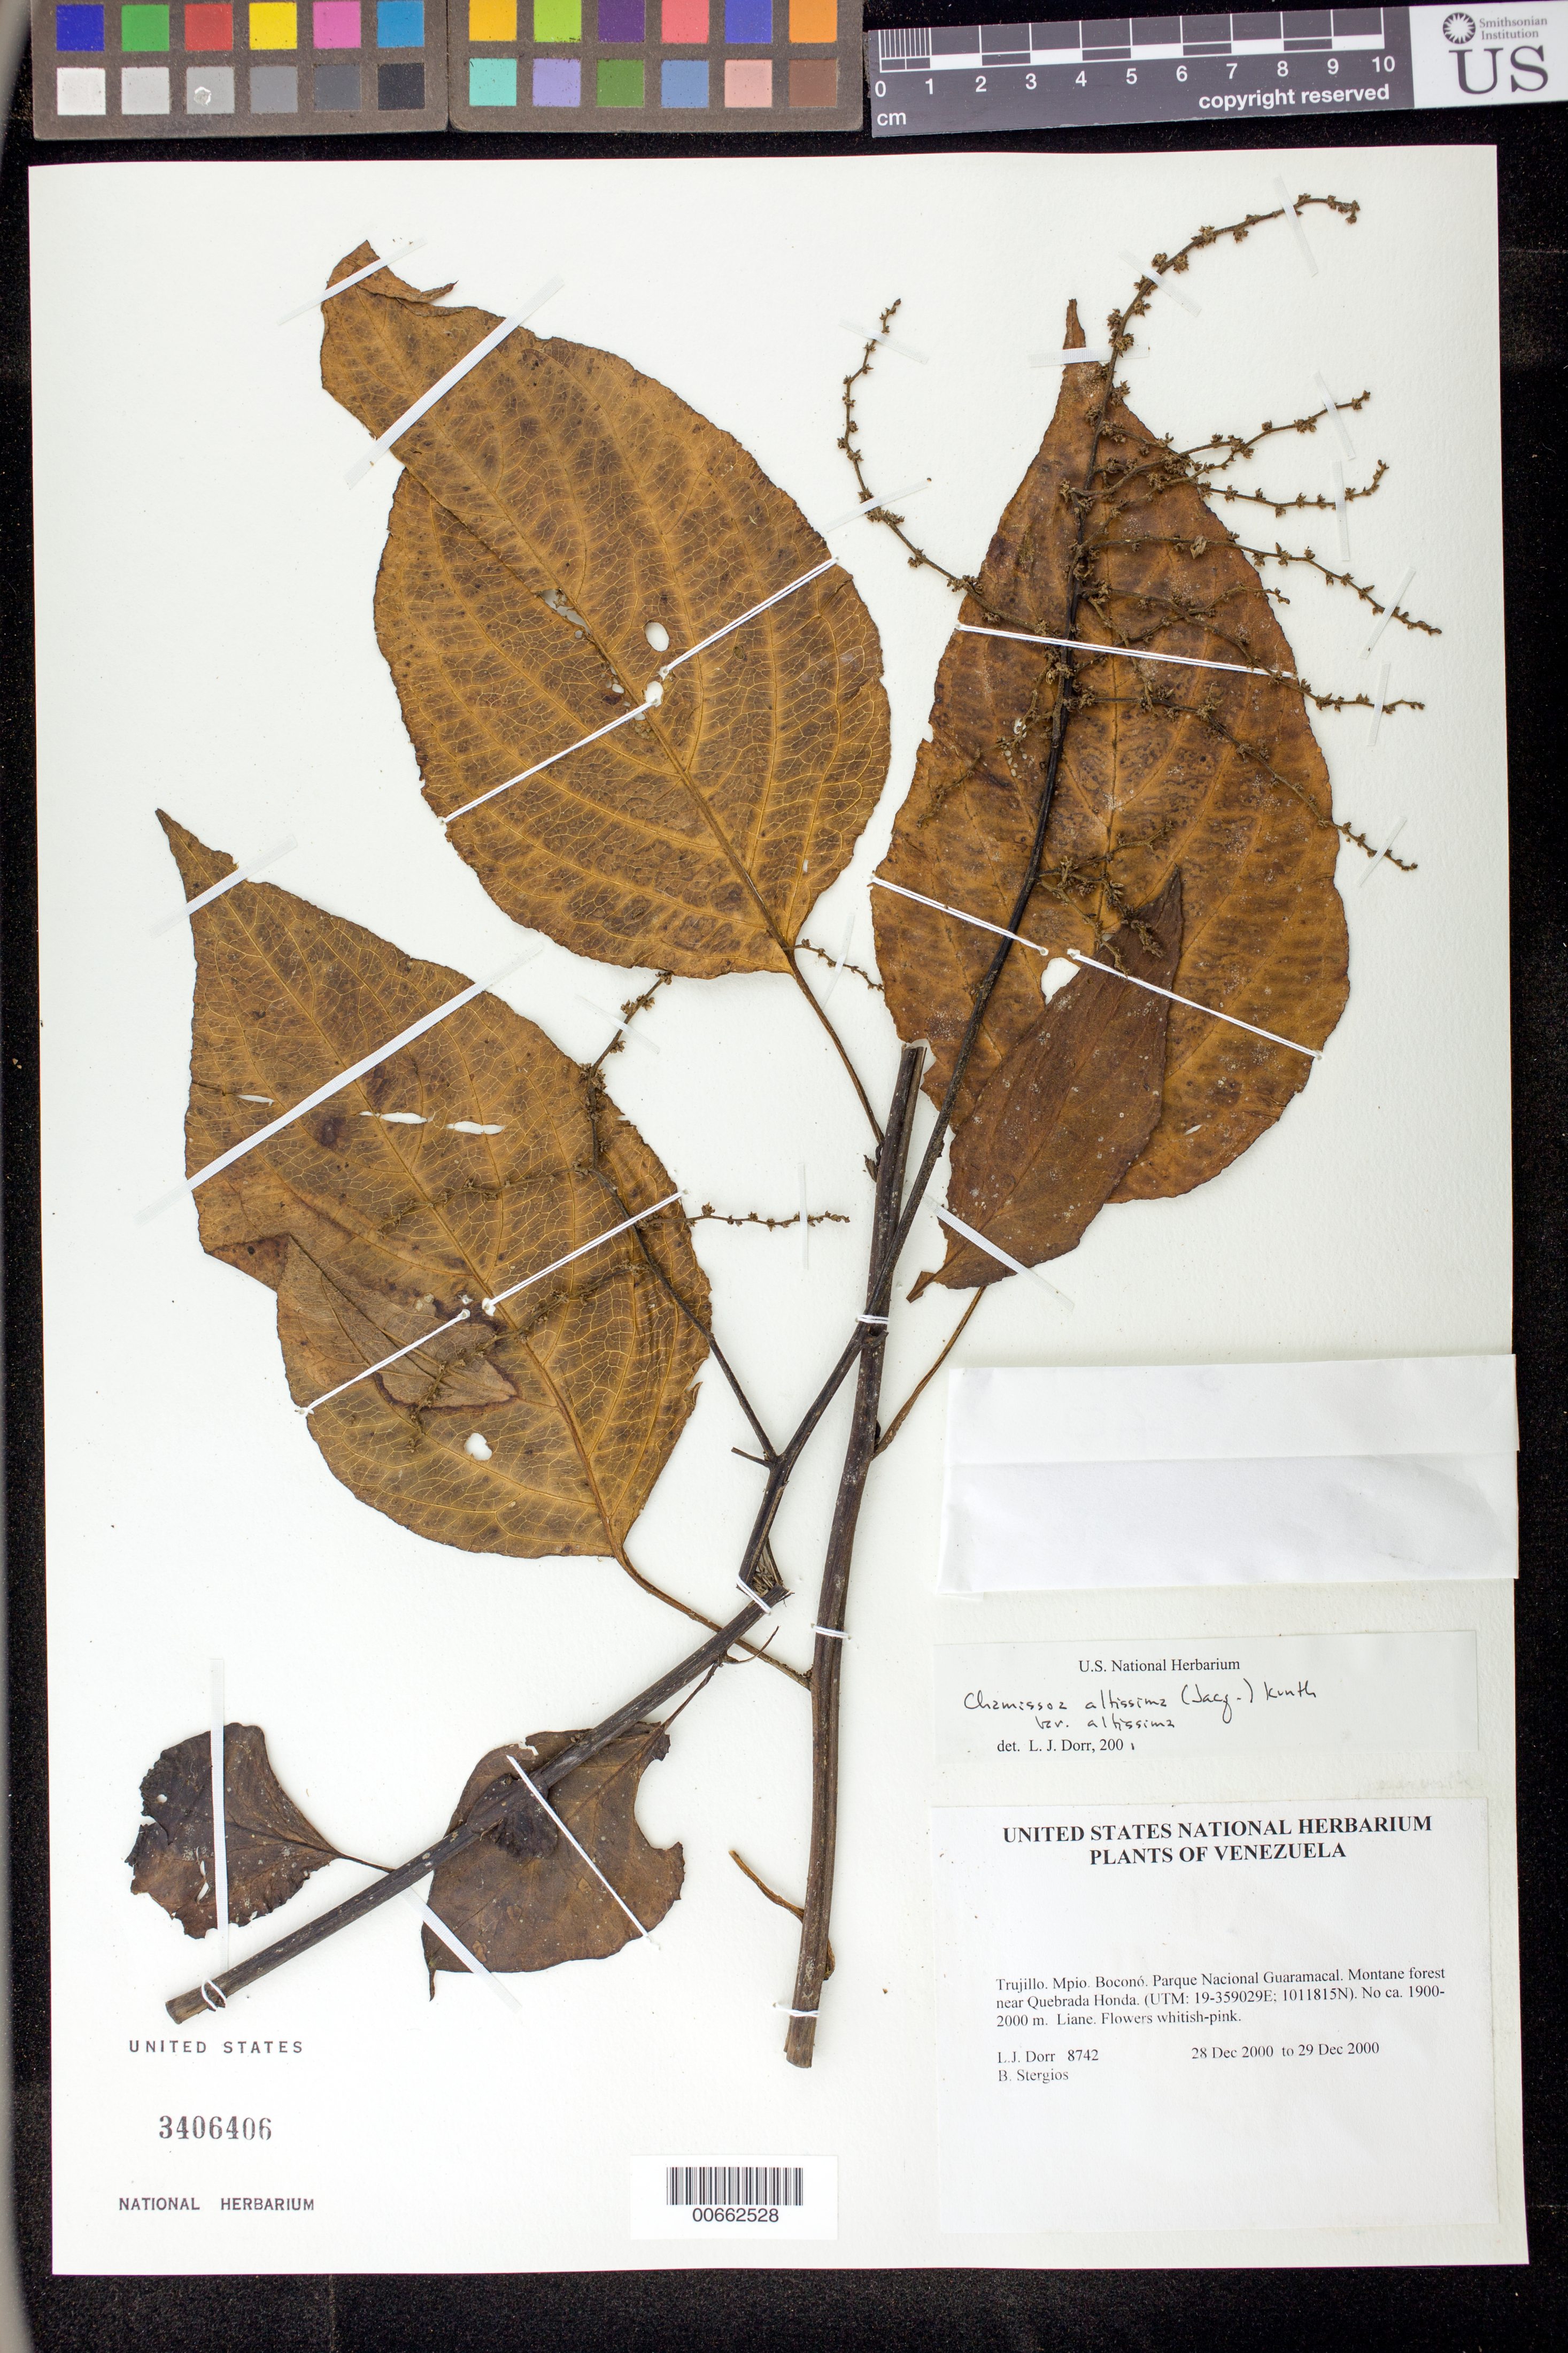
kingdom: Plantae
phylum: Tracheophyta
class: Magnoliopsida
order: Caryophyllales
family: Amaranthaceae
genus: Chamissoa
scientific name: Chamissoa altissima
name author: (Jacq.) Kunth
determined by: Dorr, L. J., (BOT), Smithsonian Institution - National Museum of Natural History (UNITED STATES)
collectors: L. J. Dorr & B. G. Stergios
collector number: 8742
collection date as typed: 28 Dec 2000 to 29 Dec 2000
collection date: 2000-12-28/2000-12-29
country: Venezuela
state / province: Trujillo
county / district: Boconó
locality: Parque Nacional Guaramacal near Quebrada Honda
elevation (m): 1900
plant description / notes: C, F, MO, NY, PORT, US, VEN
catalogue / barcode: US 3406406